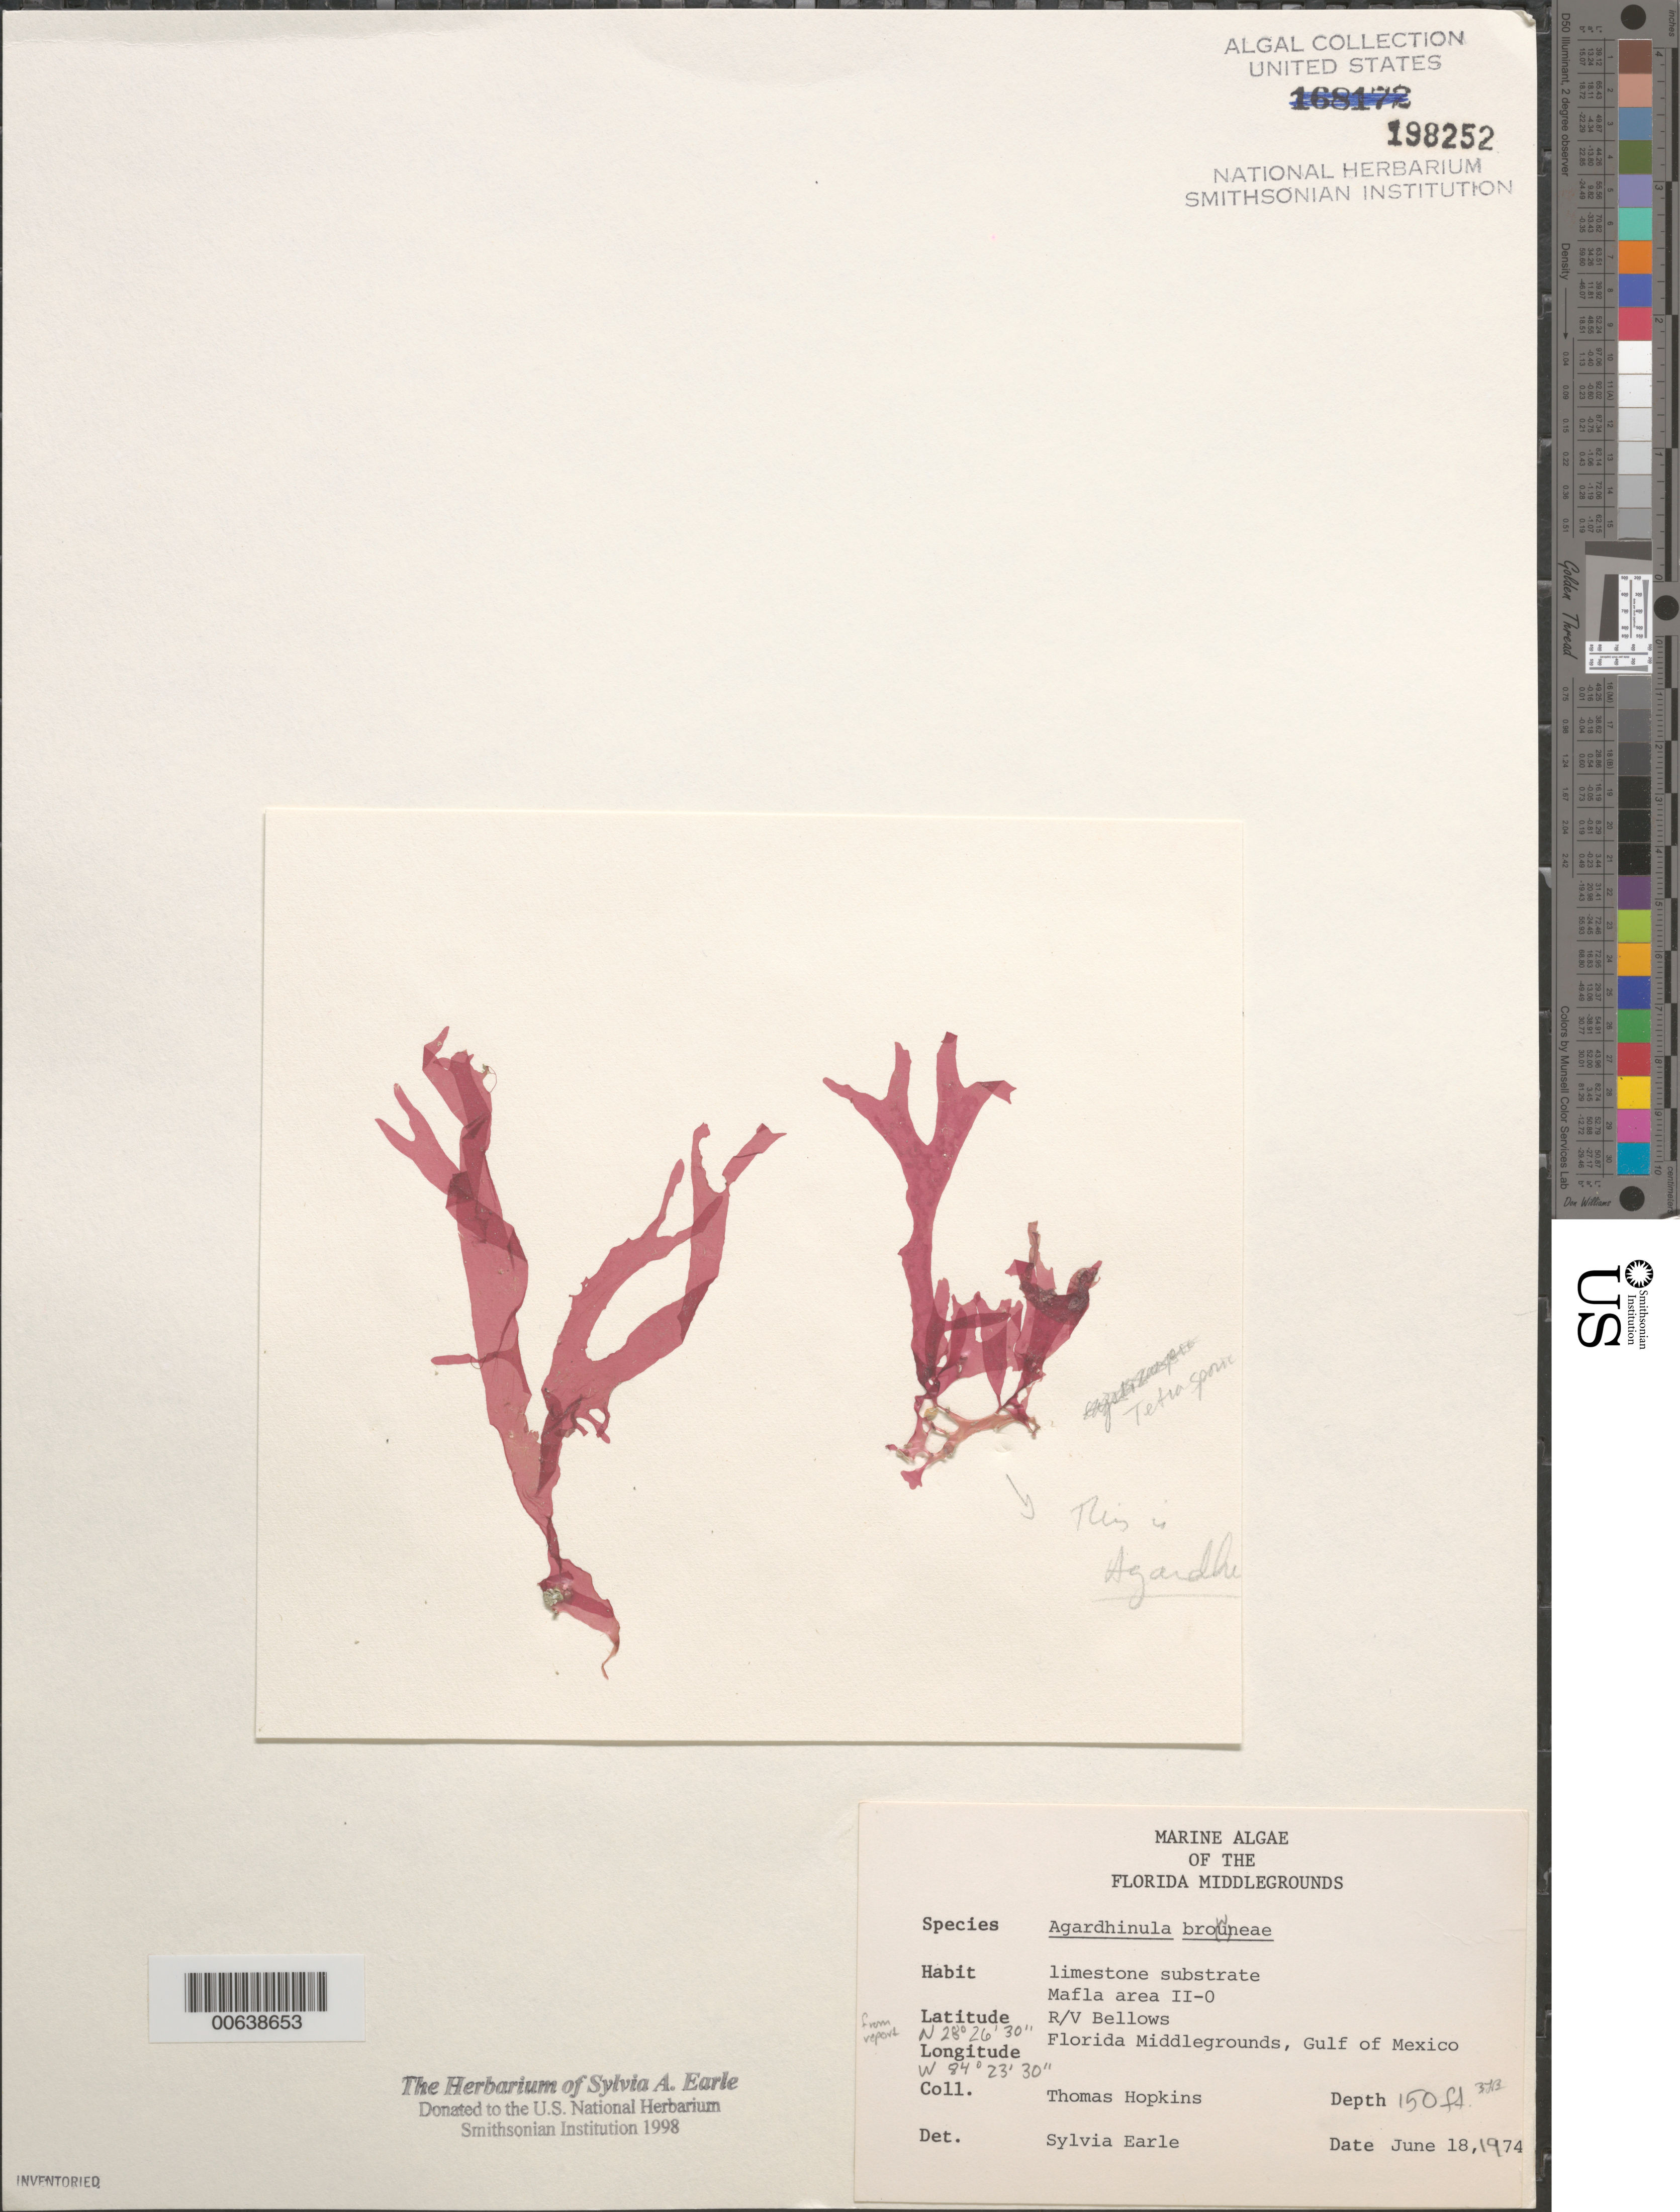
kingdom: Plantae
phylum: Rhodophyta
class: Florideophyceae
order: Rhodymeniales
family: Rhodymeniaceae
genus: Agardhinula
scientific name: Agardhinula browneae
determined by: Earle, S. A.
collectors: T. Hopkins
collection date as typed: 18 Jun 1974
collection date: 1974-06-18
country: United States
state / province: Florida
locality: Florida Middle Grounds, Gulf of Mexico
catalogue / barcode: US 198252